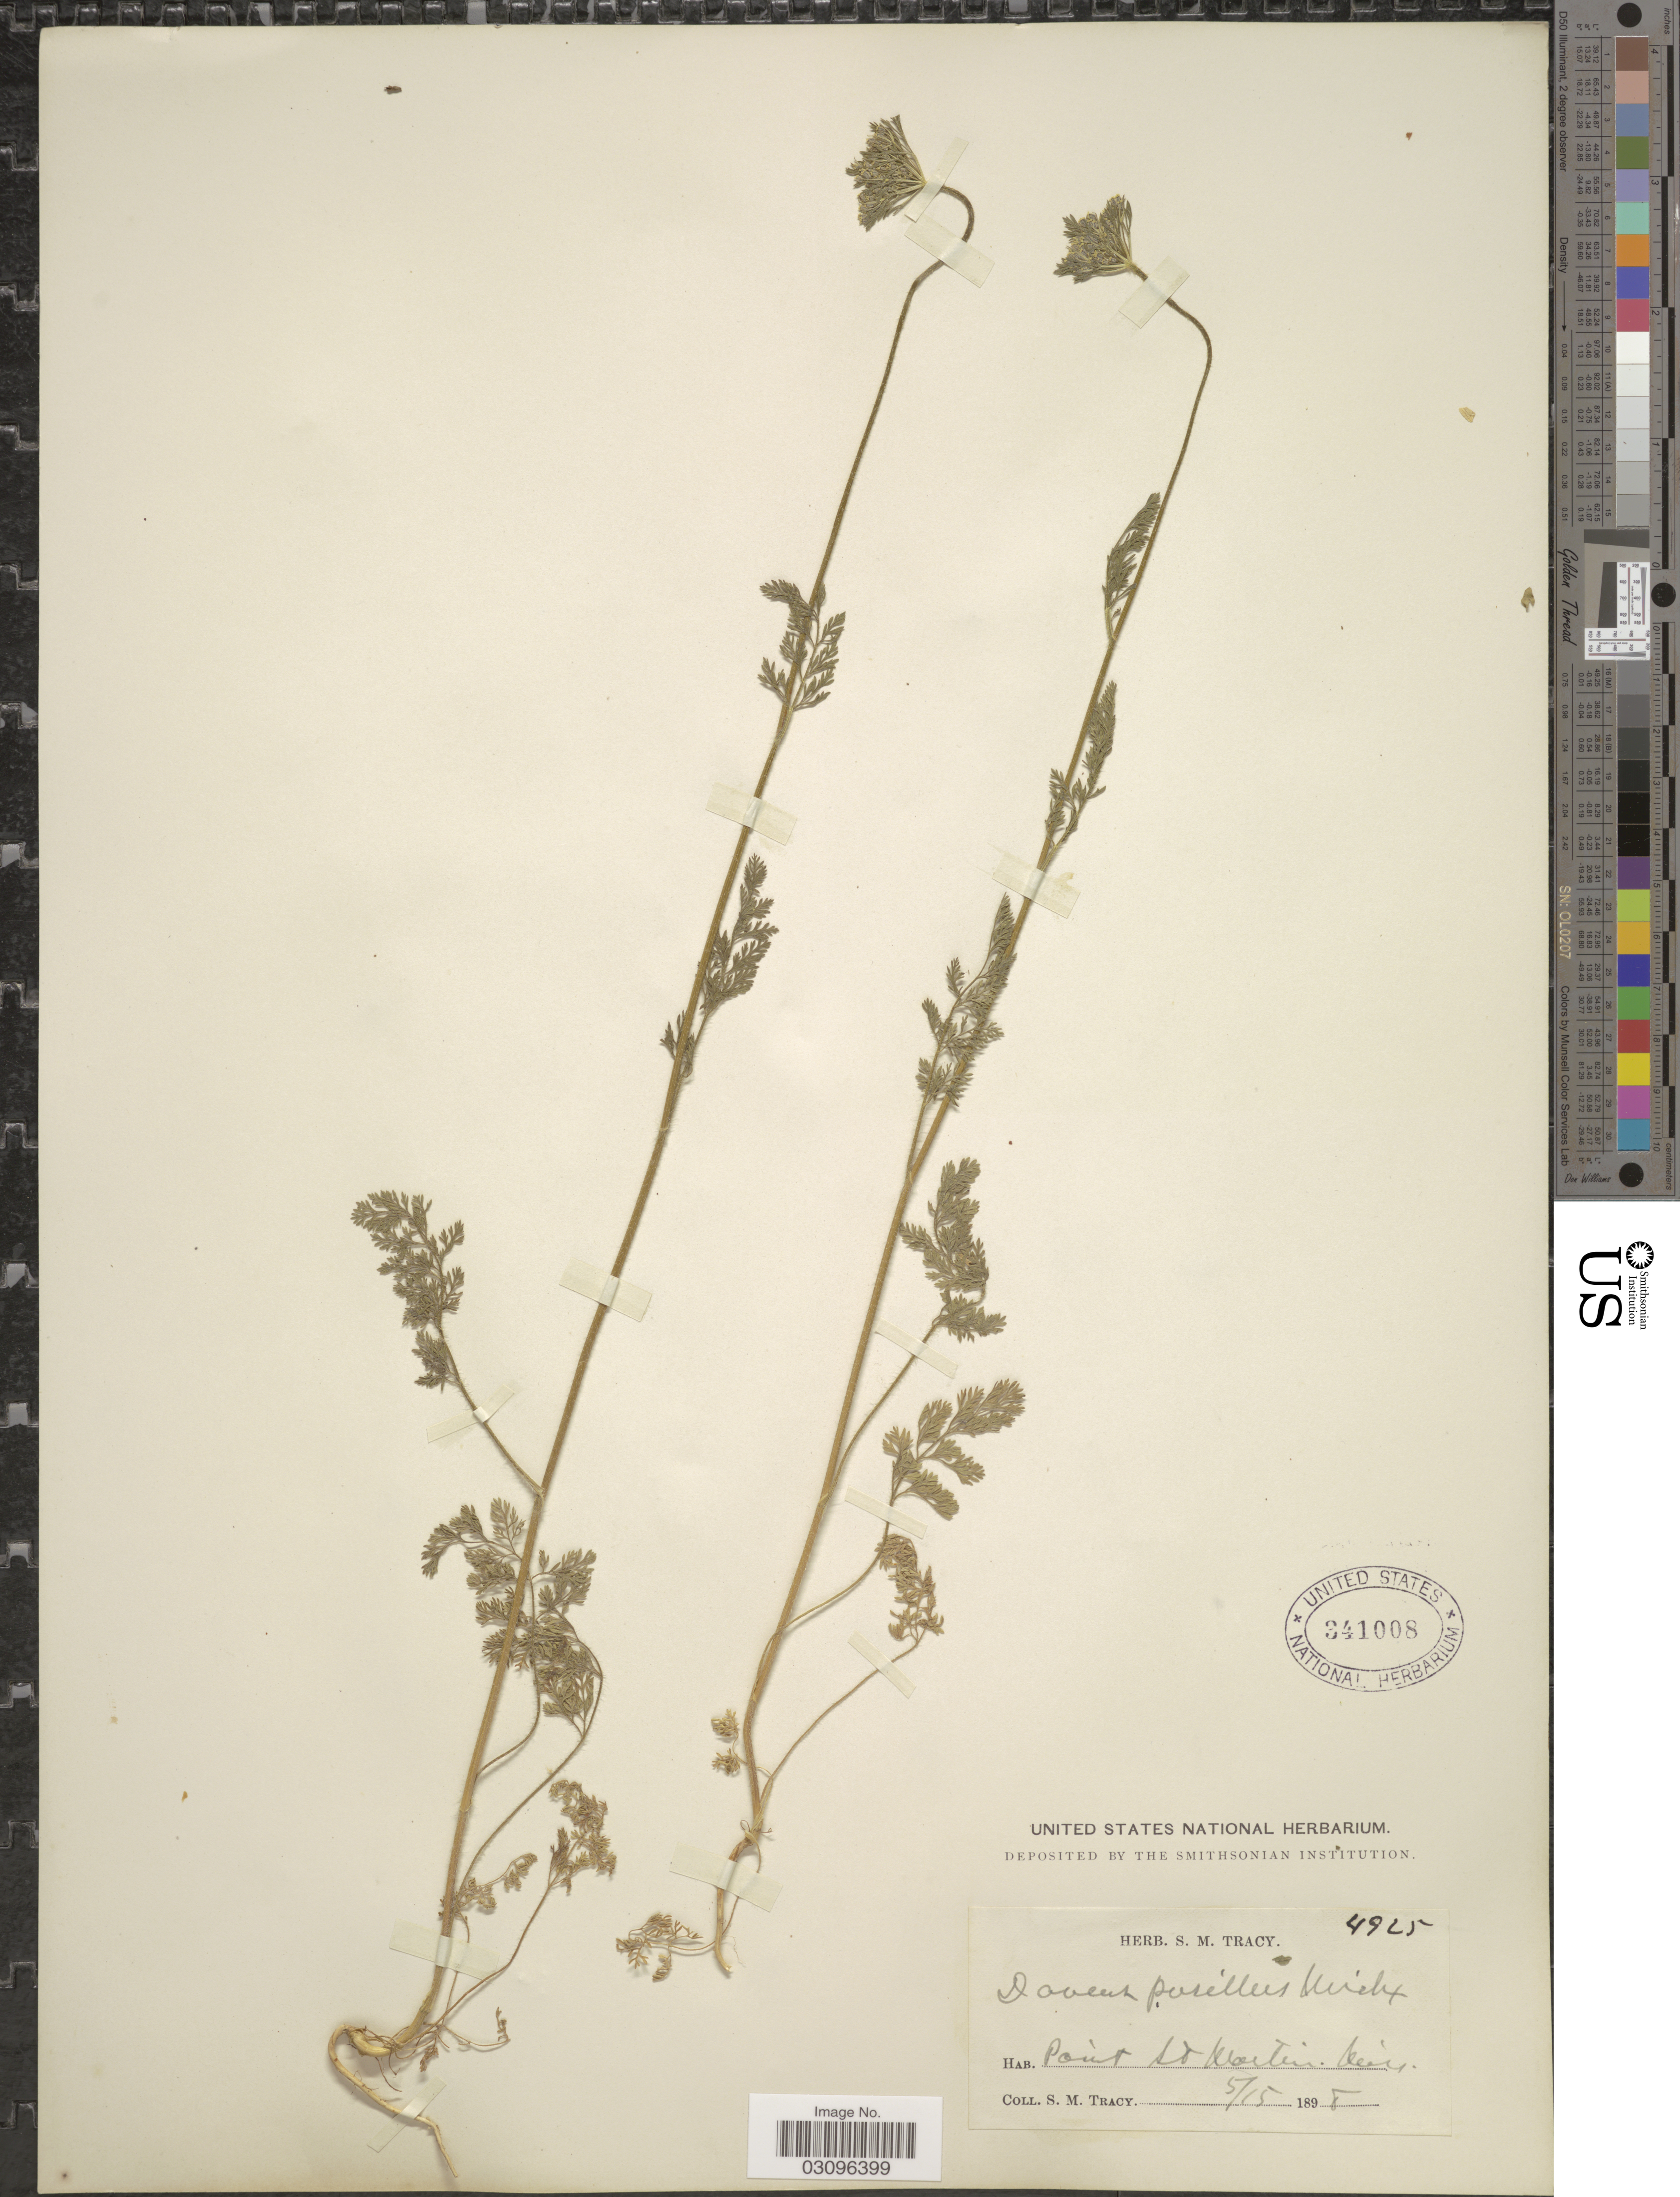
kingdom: Plantae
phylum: Tracheophyta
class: Magnoliopsida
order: Apiales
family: Apiaceae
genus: Daucus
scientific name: Daucus pusillus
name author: Michx.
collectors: S. M. Tracy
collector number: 4925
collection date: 1898-05-15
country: United States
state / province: Mississippi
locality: Point St Martin.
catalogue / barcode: US 341008